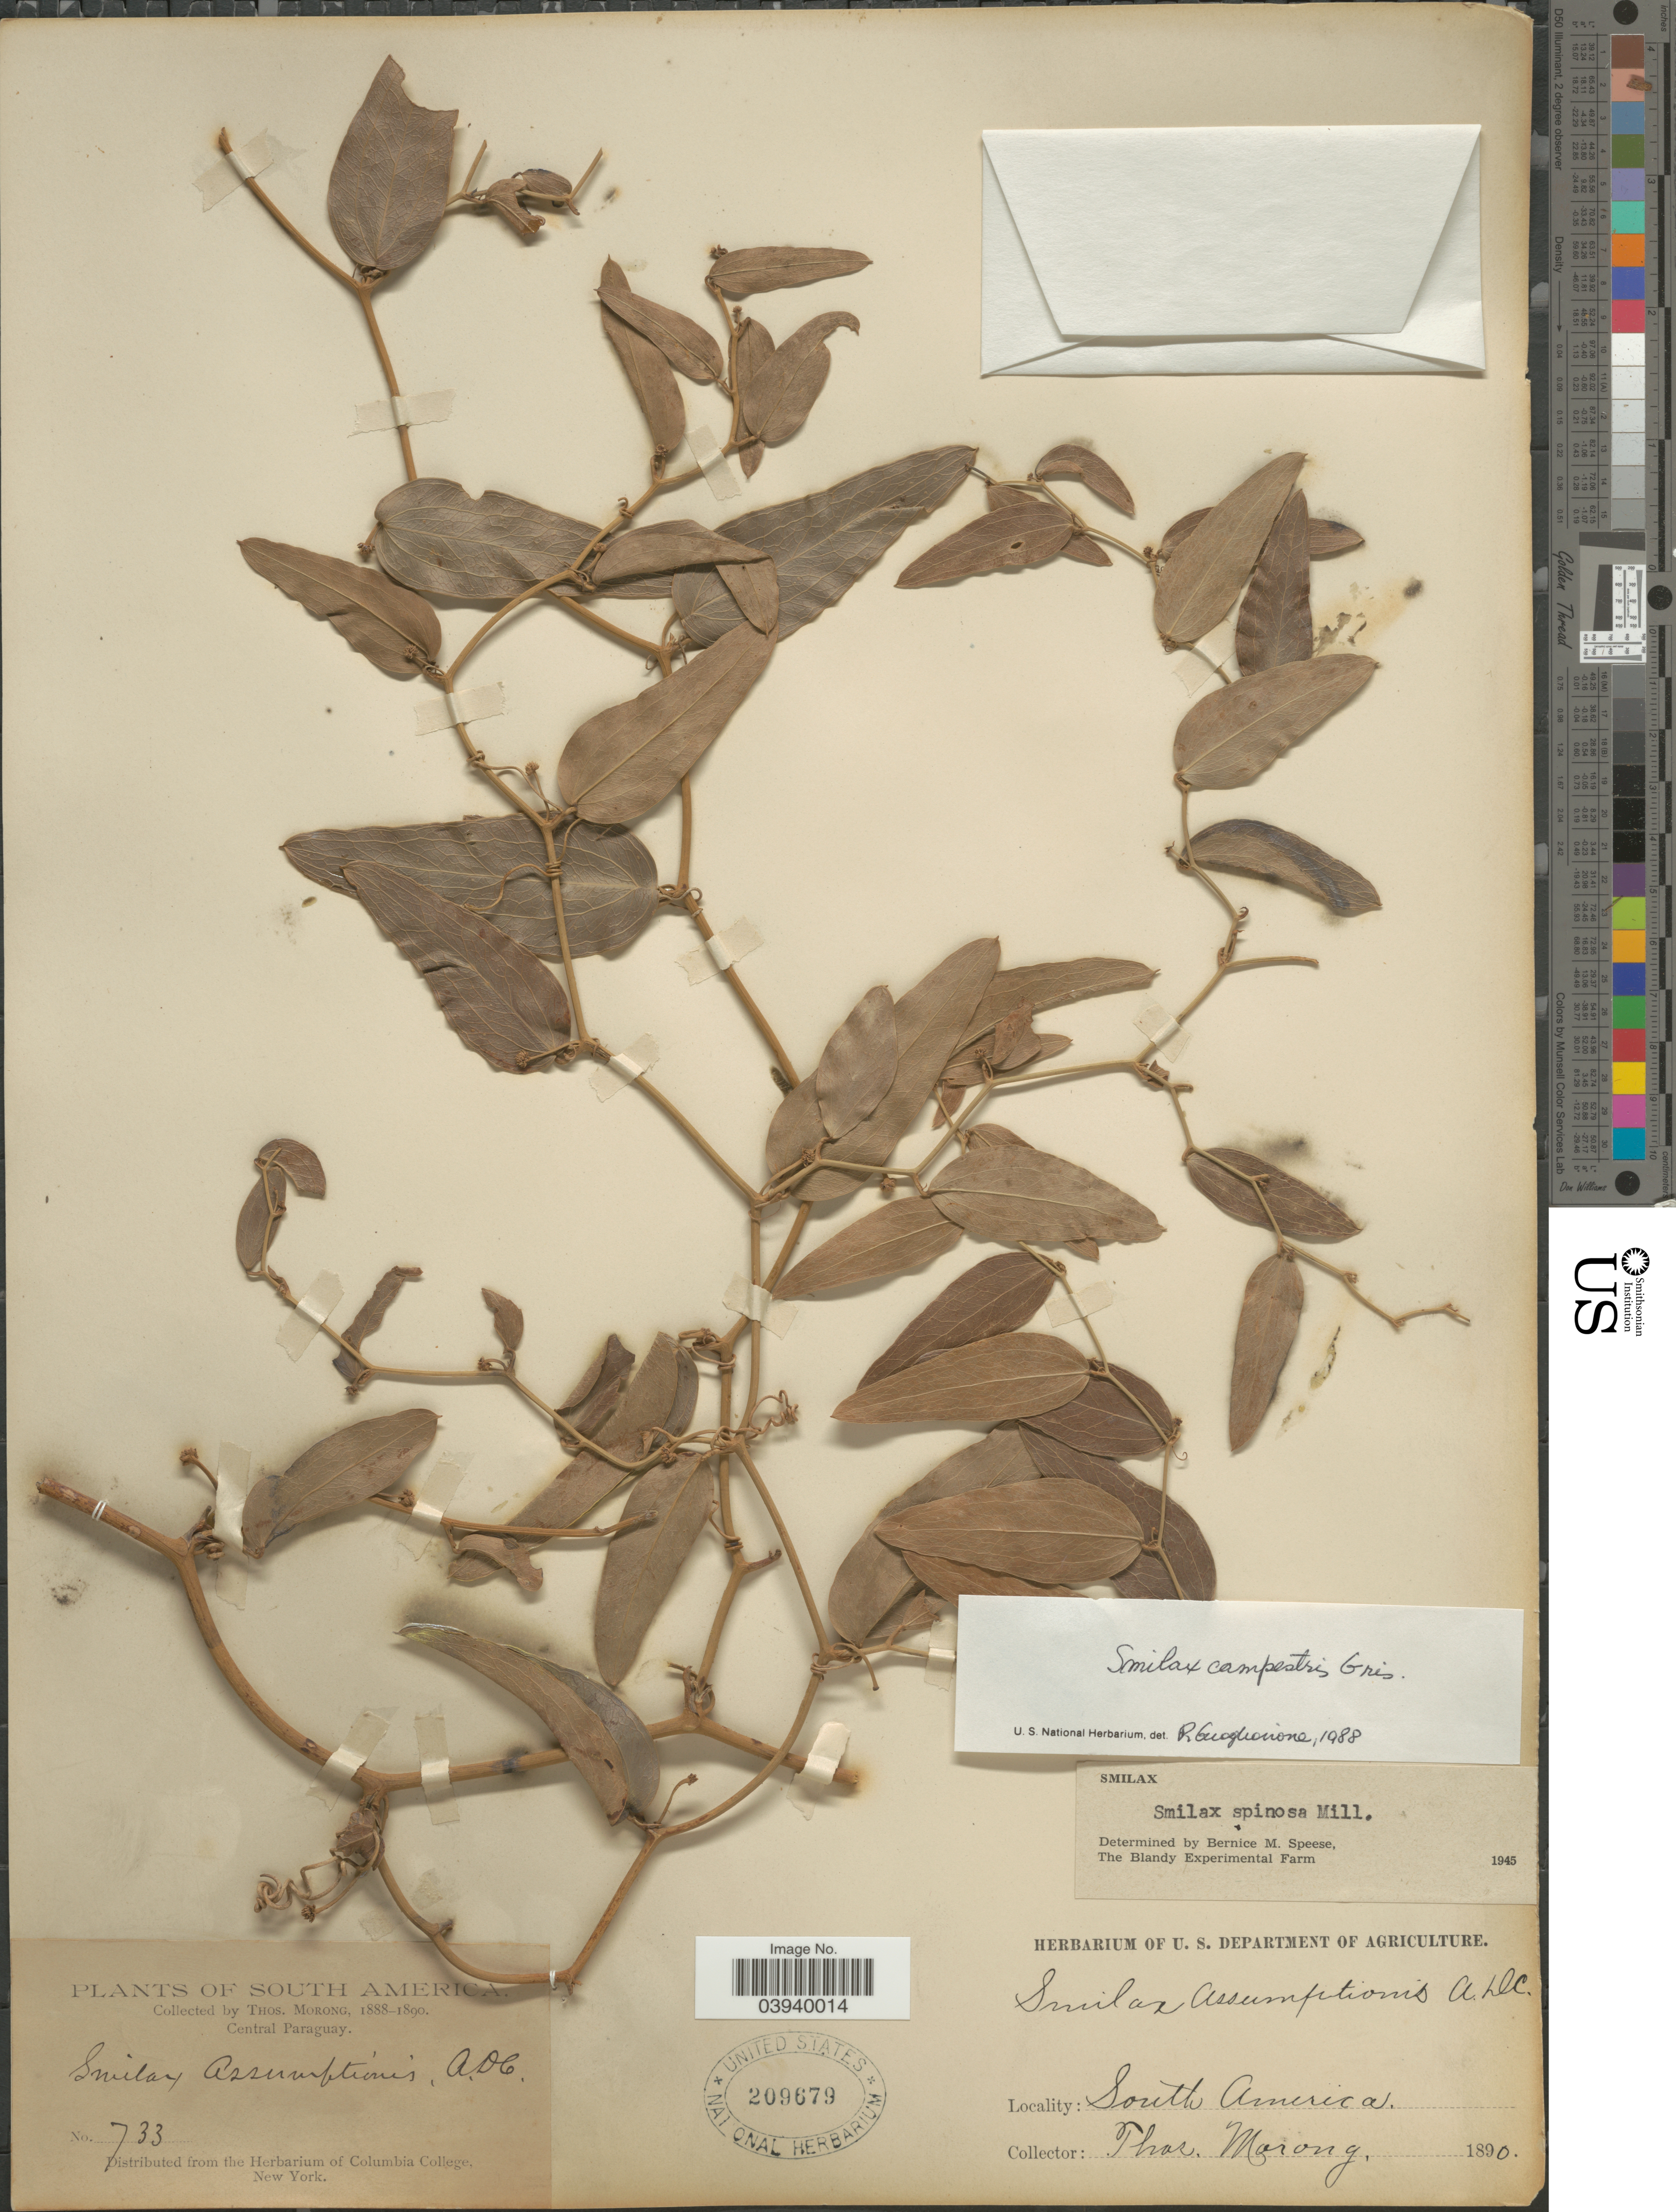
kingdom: Plantae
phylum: Tracheophyta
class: Liliopsida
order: Liliales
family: Smilacaceae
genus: Smilax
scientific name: Smilax campestris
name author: Griseb.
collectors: ex herb. T. Morong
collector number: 733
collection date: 1888/1890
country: Paraguay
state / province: Central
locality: Central Paraguay.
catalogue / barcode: US 209679